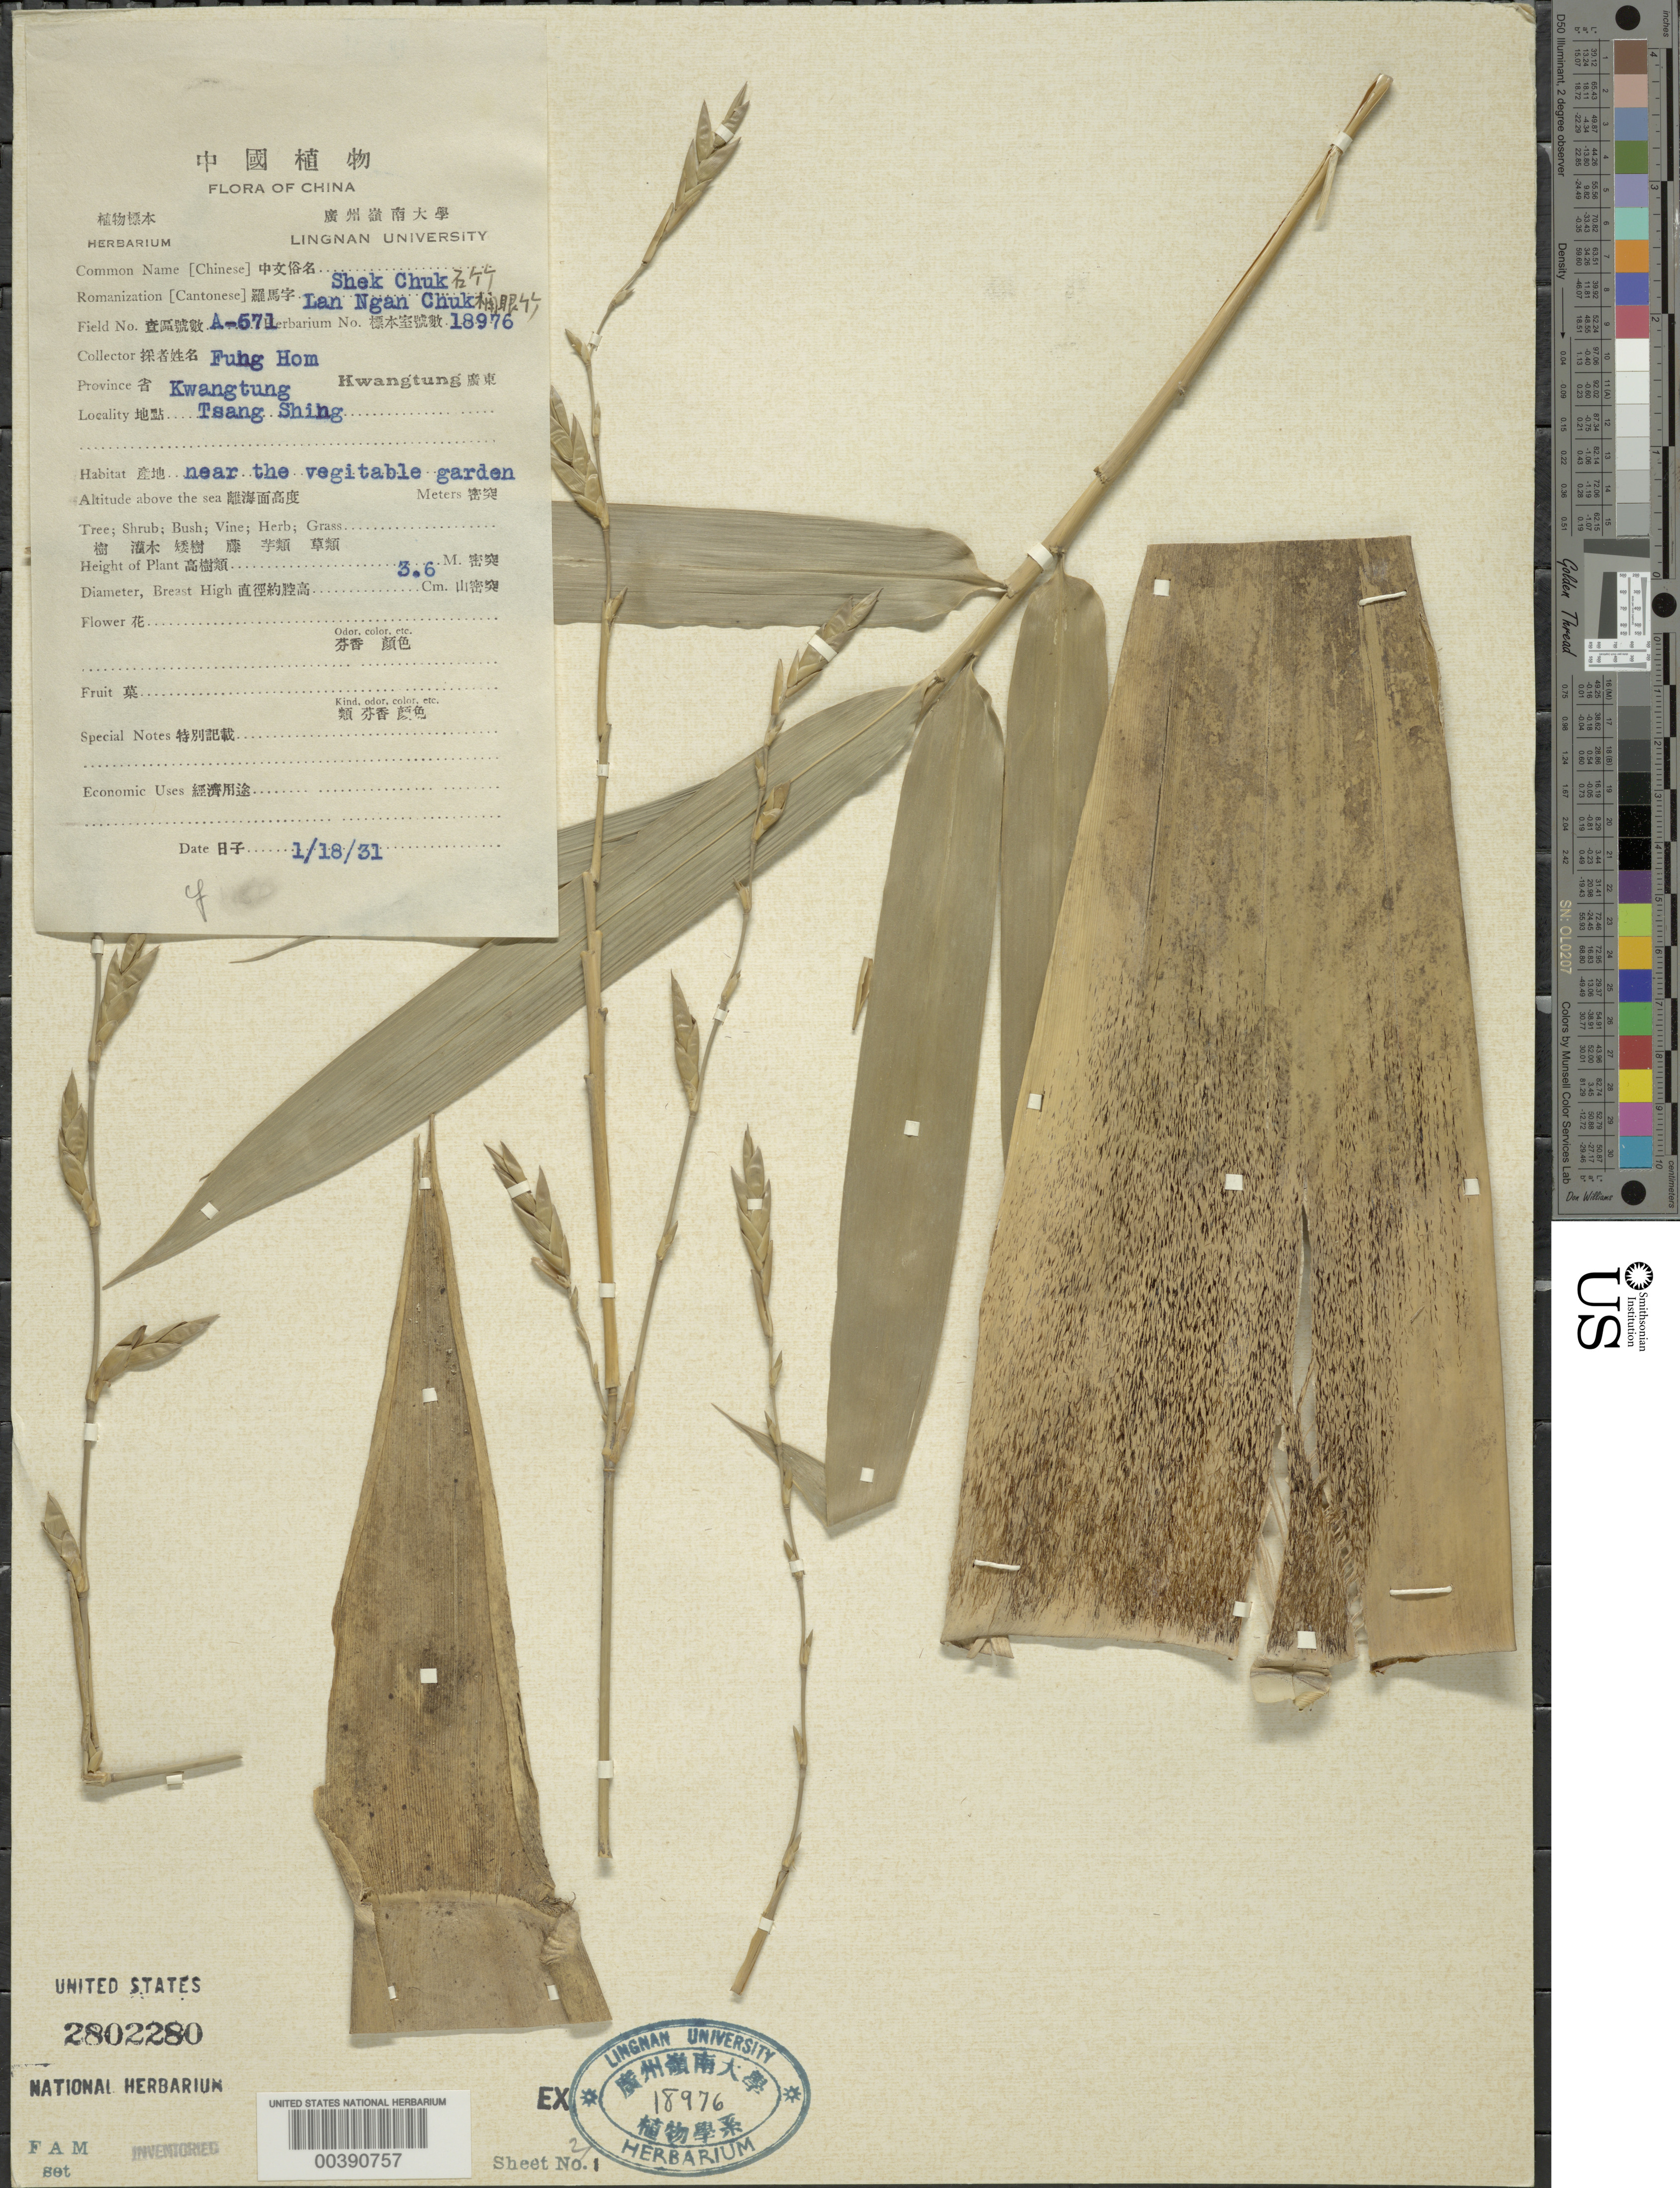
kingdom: Plantae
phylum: Tracheophyta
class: Liliopsida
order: Poales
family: Poaceae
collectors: H. L. Fung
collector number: A-571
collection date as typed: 18 Jan 1931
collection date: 1931-01-18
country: China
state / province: Guangdong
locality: Tsang shing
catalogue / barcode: US 2802280